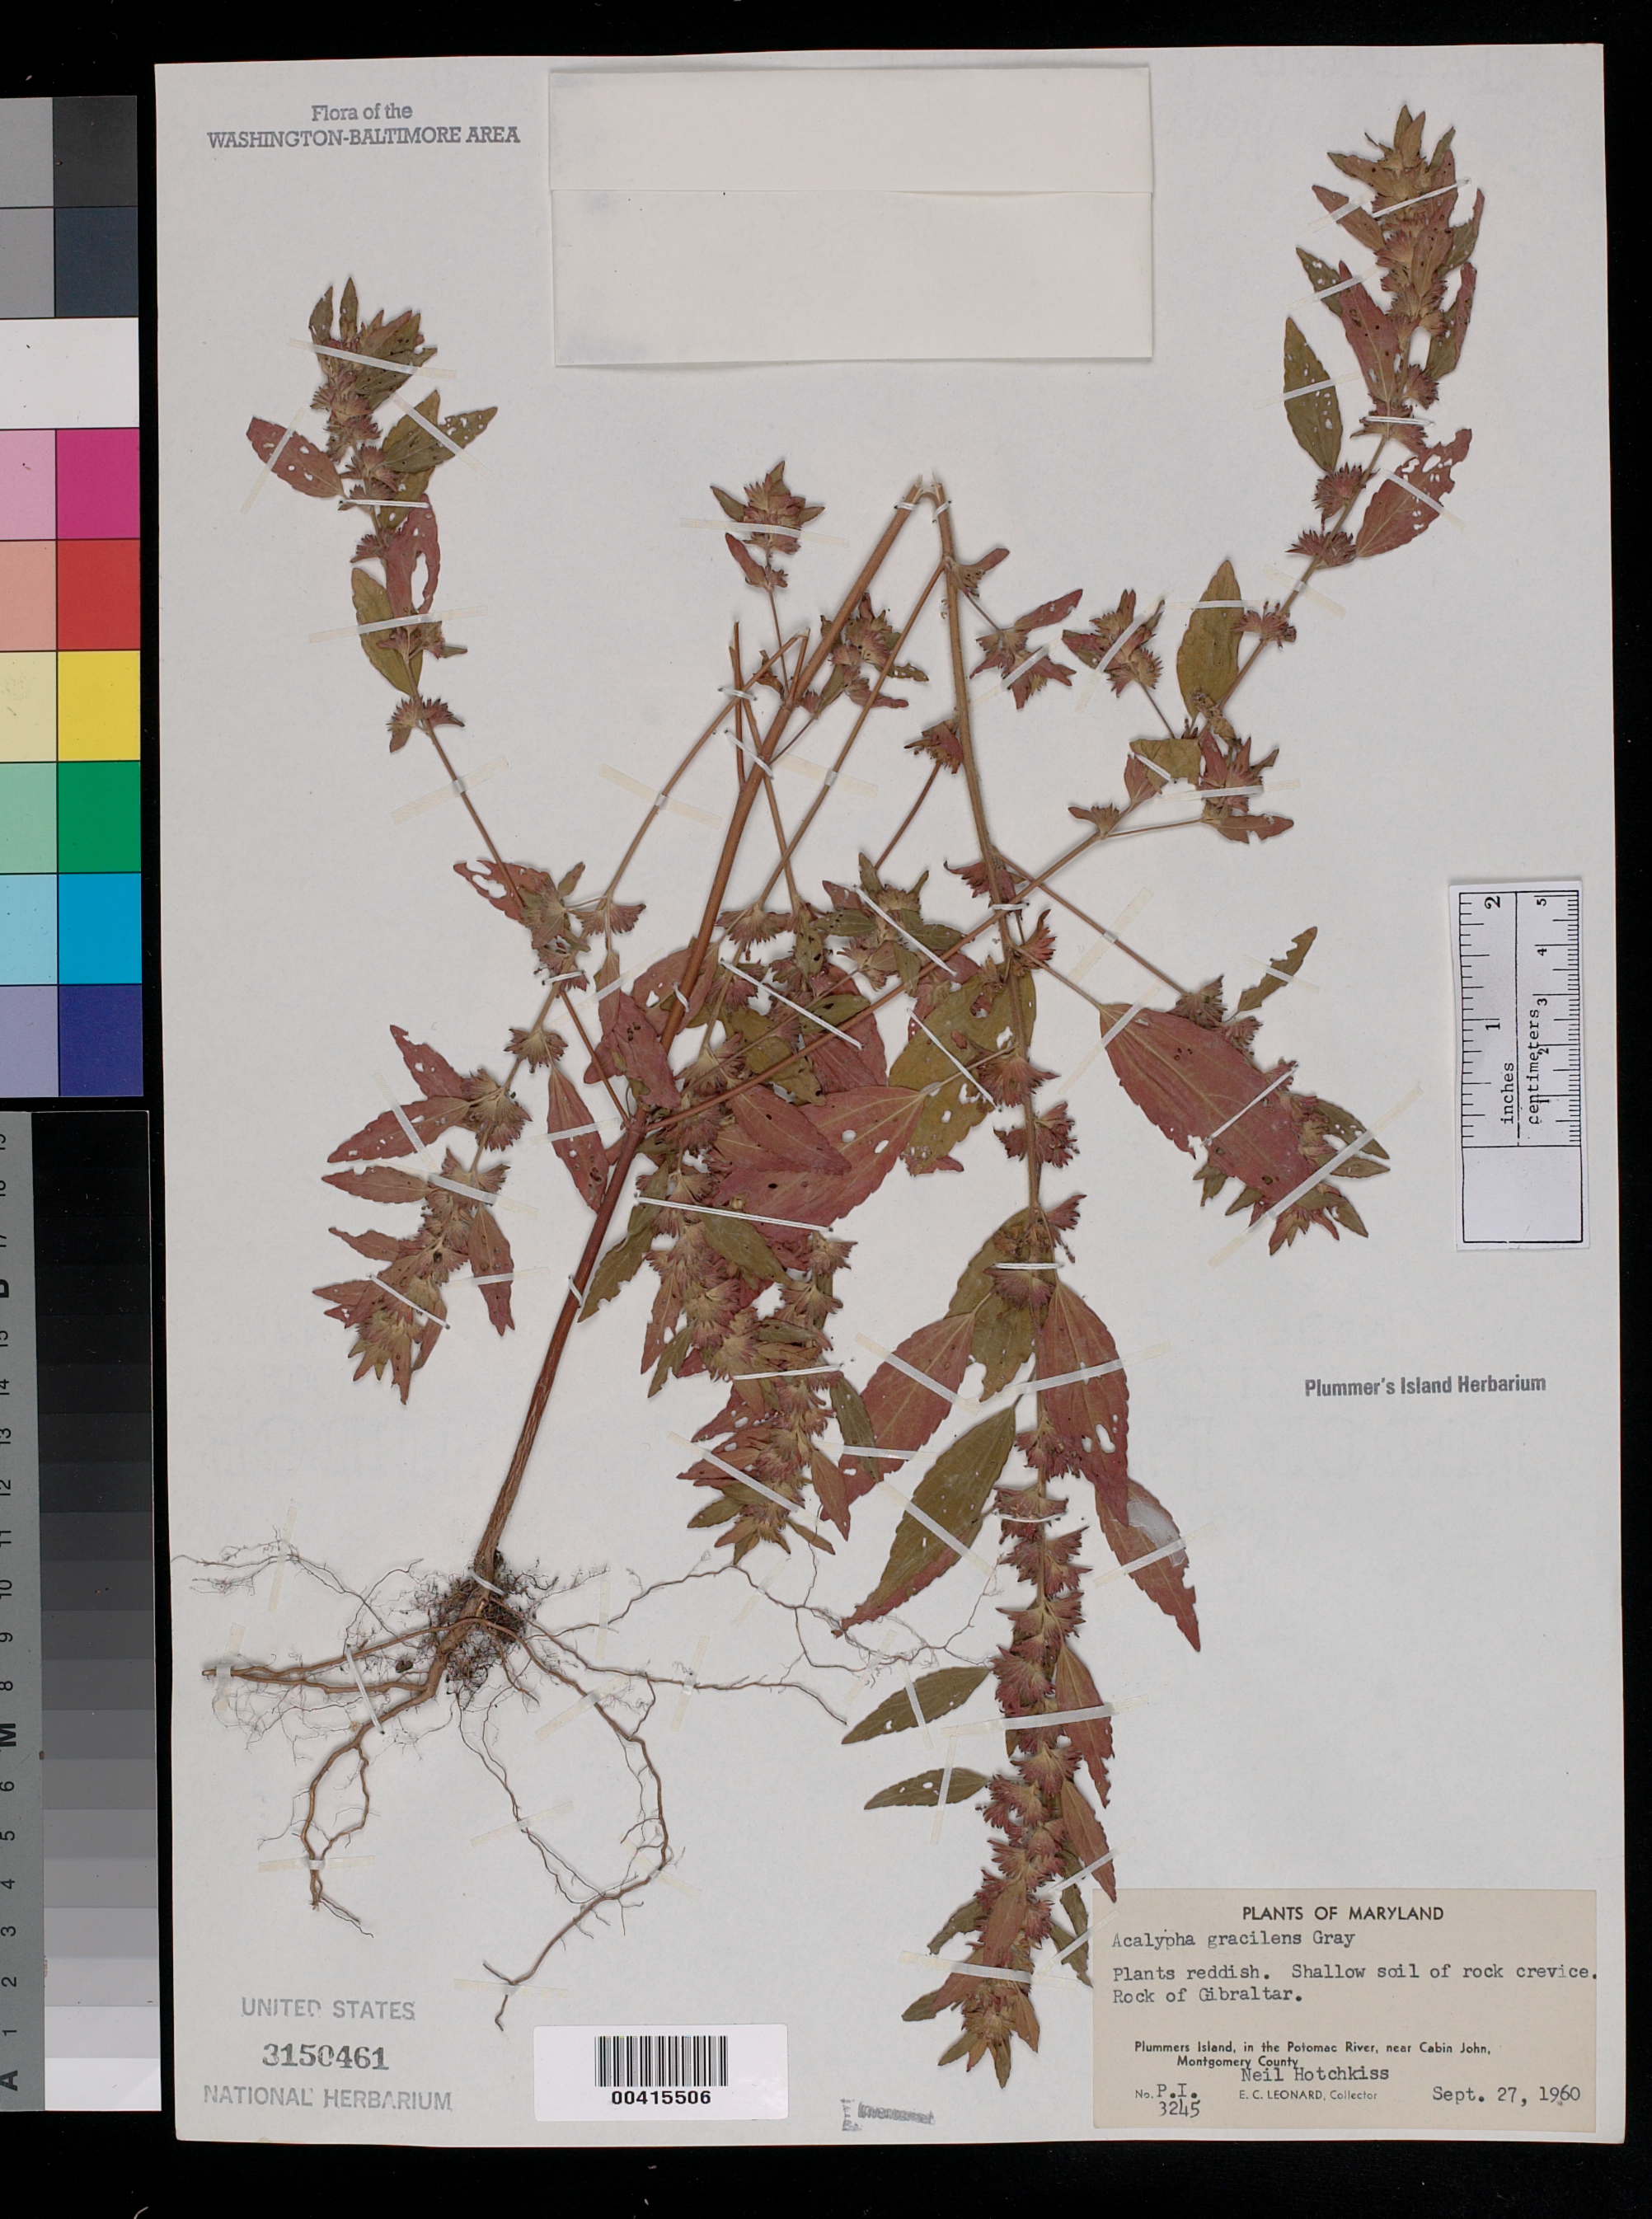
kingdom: Plantae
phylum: Tracheophyta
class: Magnoliopsida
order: Malpighiales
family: Euphorbiaceae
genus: Acalypha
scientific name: Acalypha gracilens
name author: A. Gray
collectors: E. C. Leonard & N. Hotchkiss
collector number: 3245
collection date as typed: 27 Sep 1960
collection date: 1960-09-27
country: United States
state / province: Maryland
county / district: Montgomery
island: Plummers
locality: Plummer's Island; Rock of Gibraltar C. & O. Canal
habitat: Shallow soil of rock crevice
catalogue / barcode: US 3150461